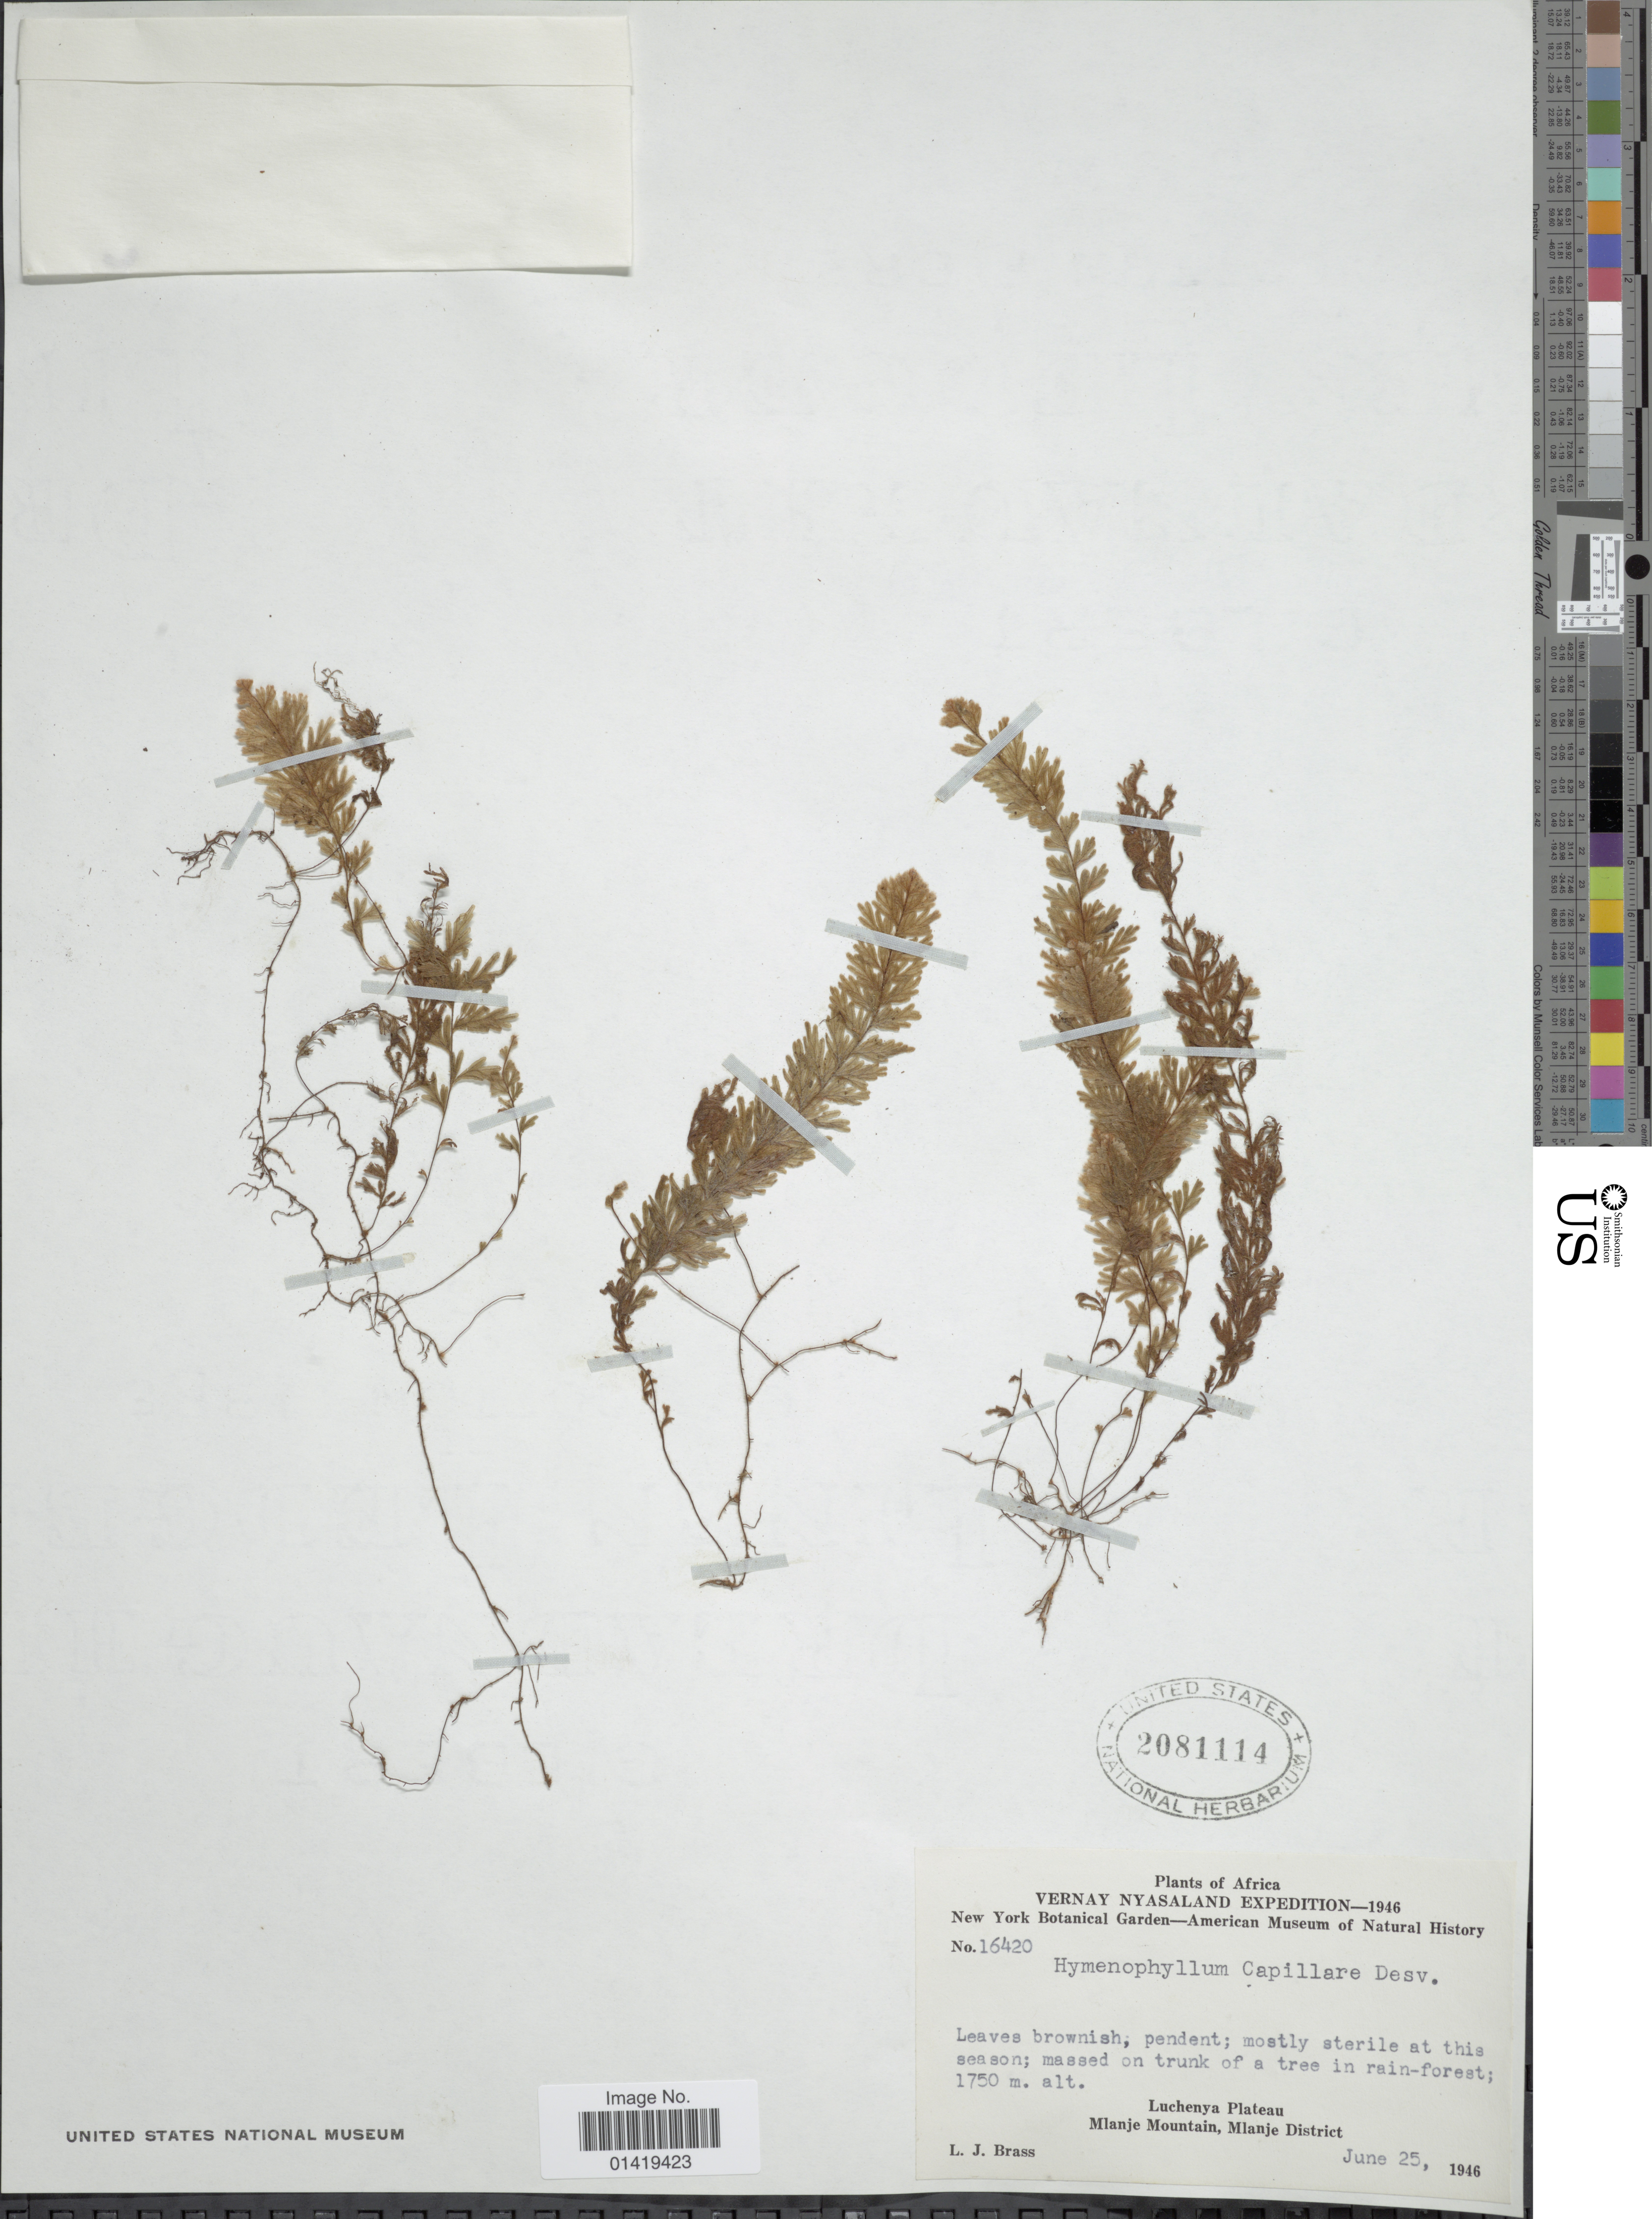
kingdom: Plantae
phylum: Tracheophyta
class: Polypodiopsida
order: Hymenophyllales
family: Hymenophyllaceae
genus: Hymenophyllum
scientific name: Hymenophyllum pendulum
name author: Sodiro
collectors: L. J. Brass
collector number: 16420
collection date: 1946-06-25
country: Malawi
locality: Africa, Luchenya plateau Mlanje mountain Mlanje district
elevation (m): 1750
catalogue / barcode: US 2081114